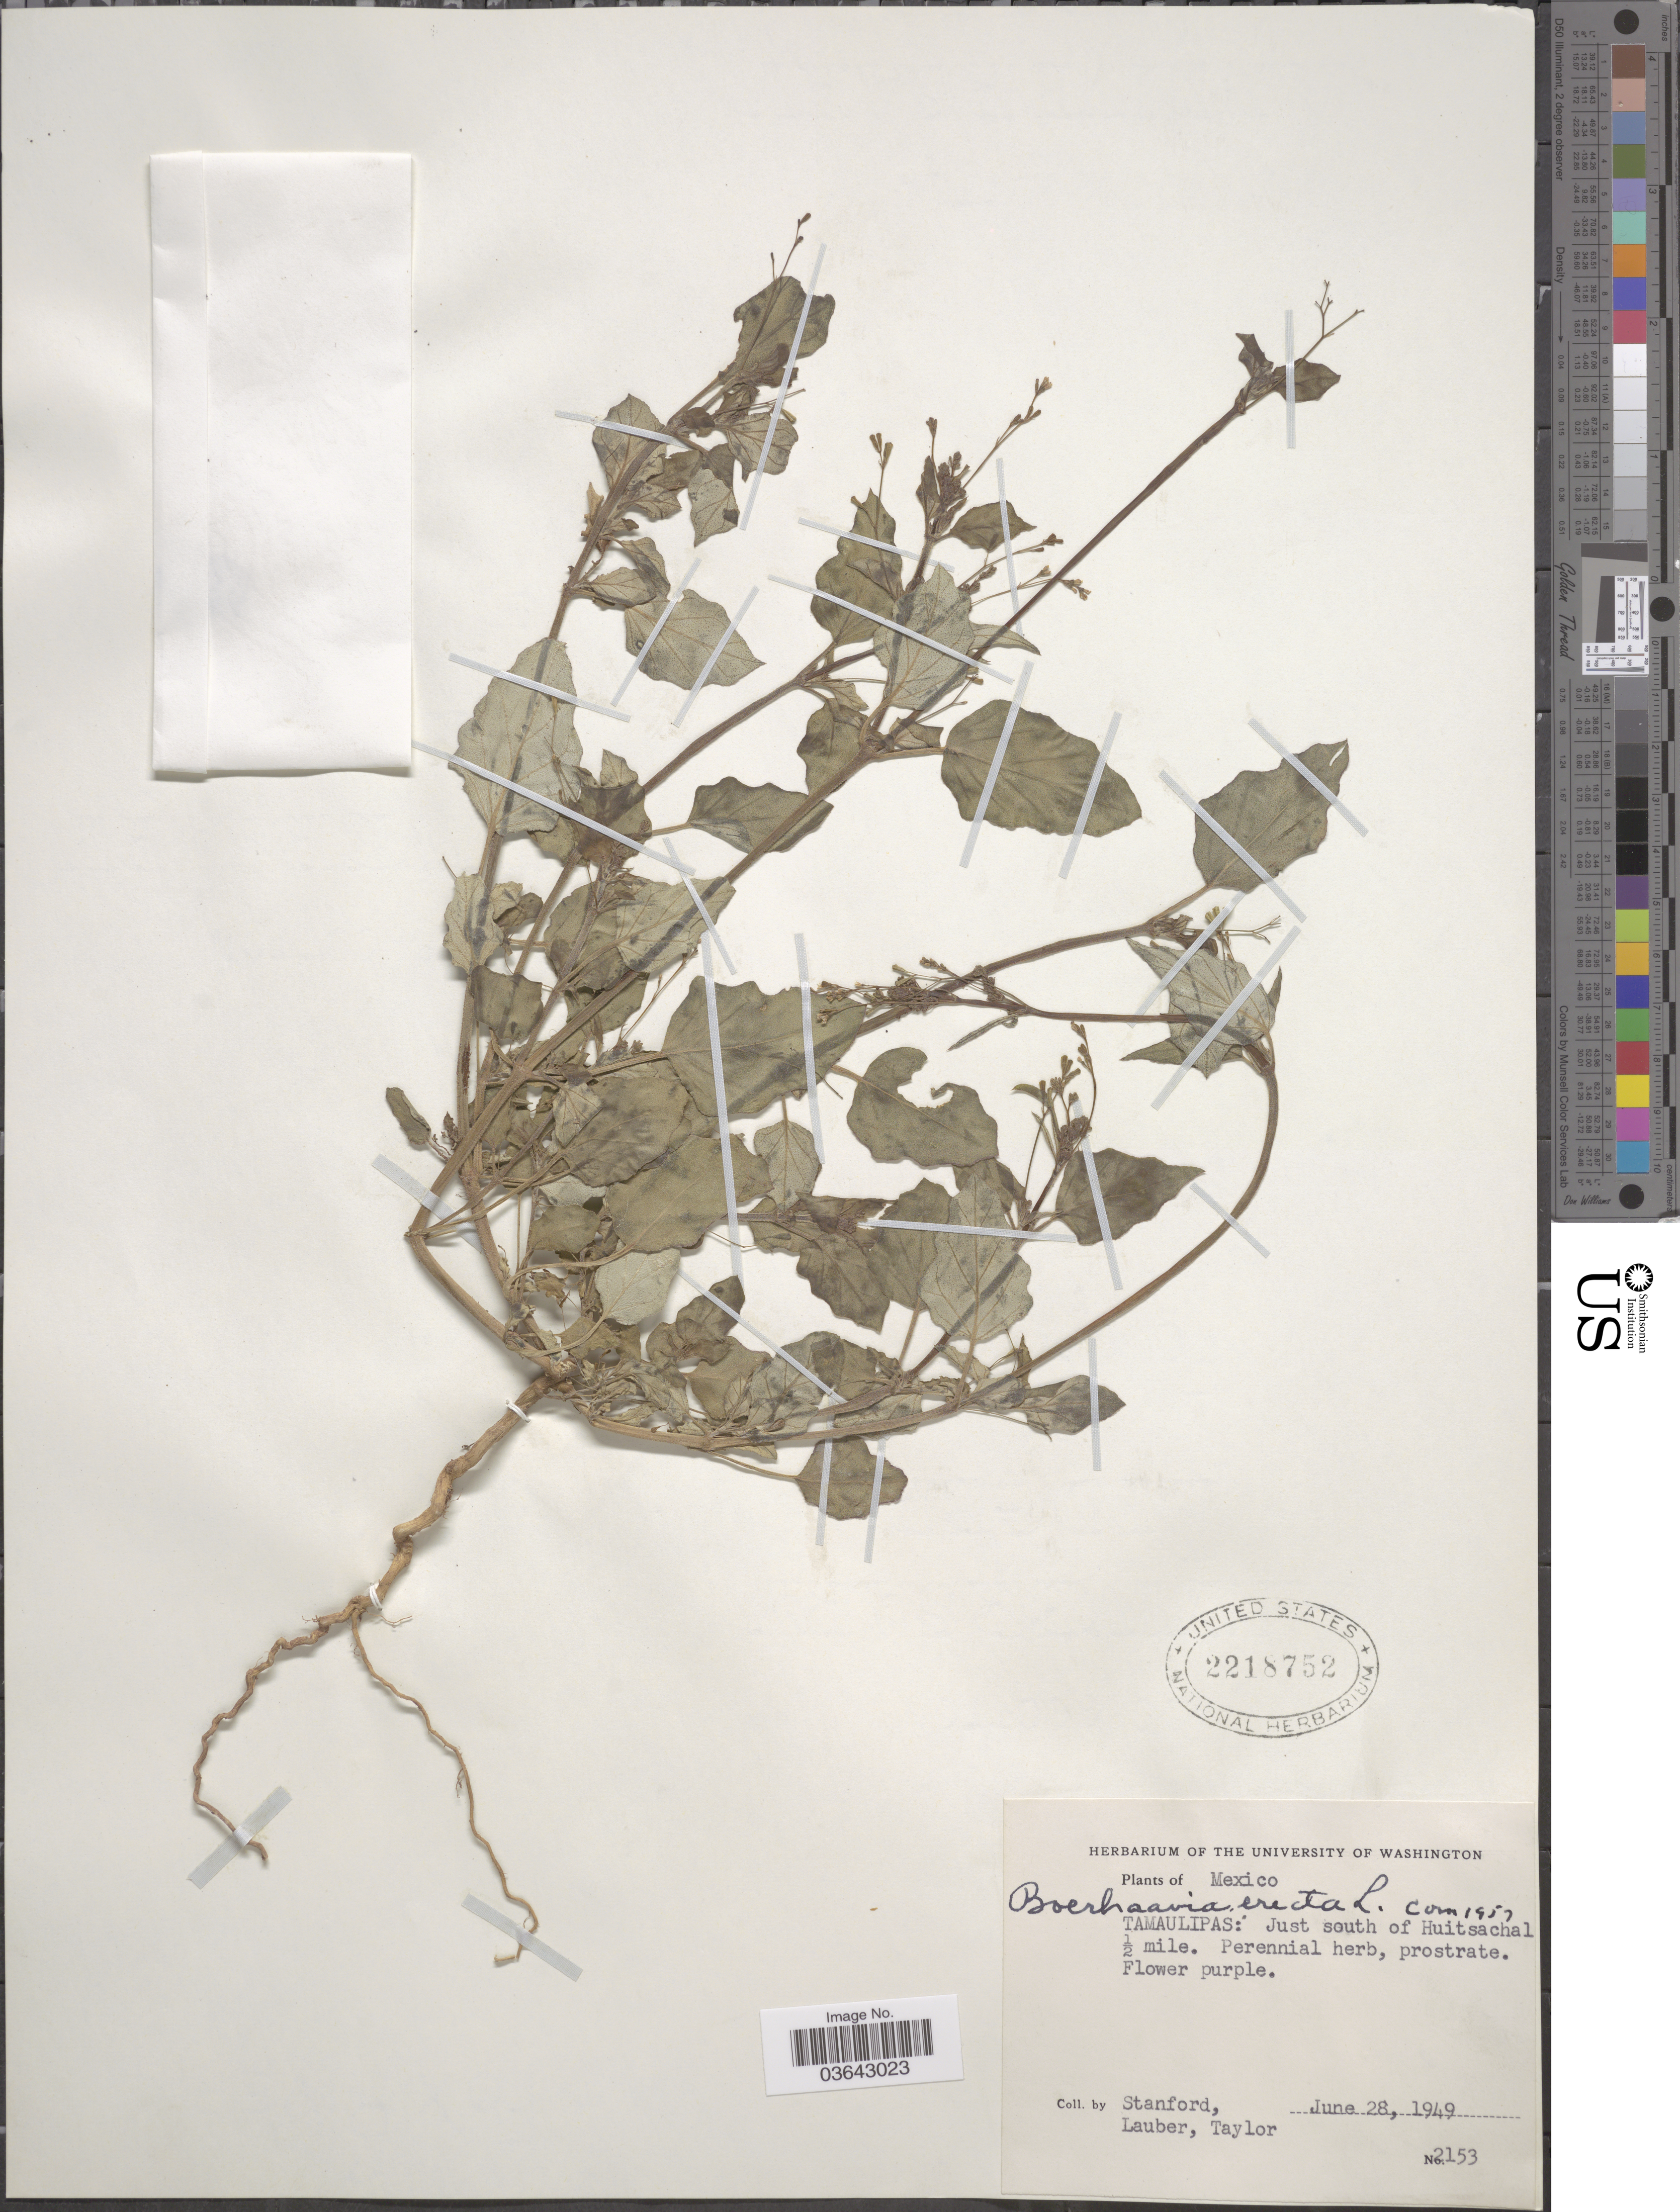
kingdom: Plantae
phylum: Tracheophyta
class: Magnoliopsida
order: Caryophyllales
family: Nyctaginaceae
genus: Boerhavia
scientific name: Boerhavia erecta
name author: L.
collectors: -. Stanford, -. Lauber & -. Taylor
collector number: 2153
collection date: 1949-06-28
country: Mexico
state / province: Tamaulipas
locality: Just south of Huitsachal ½ mile.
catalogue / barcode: US 2218752